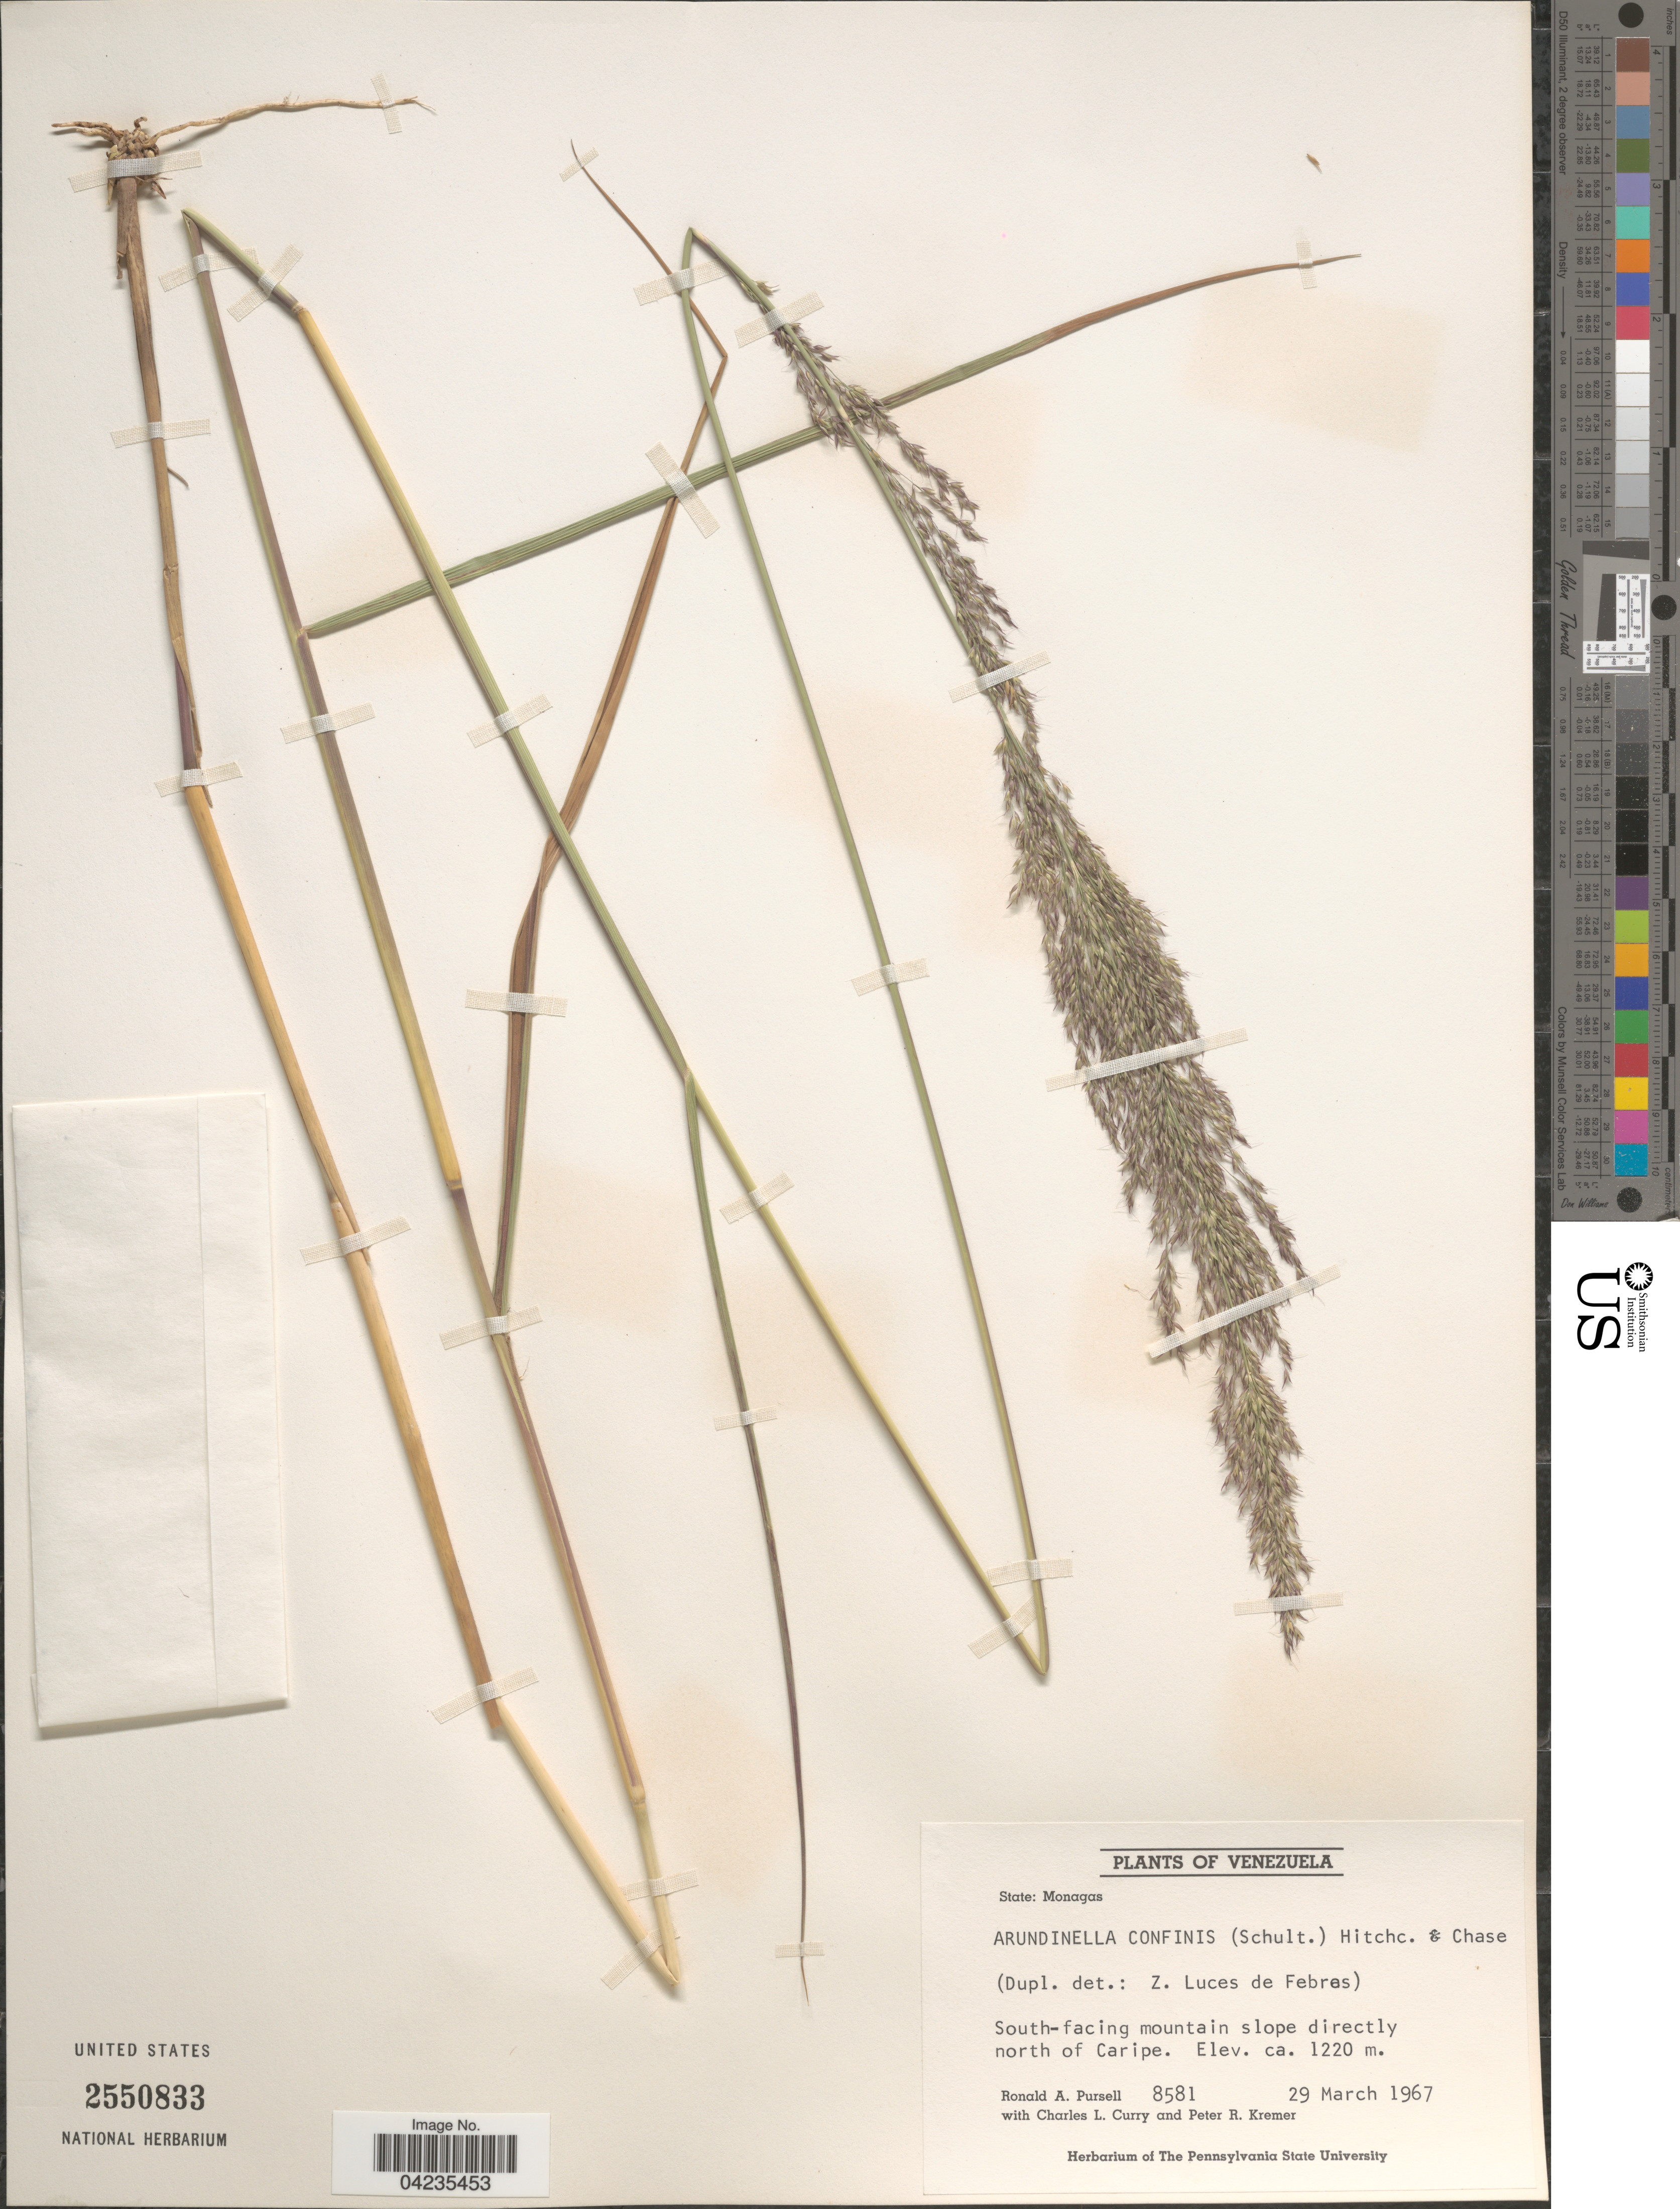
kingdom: Plantae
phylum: Tracheophyta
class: Liliopsida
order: Poales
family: Poaceae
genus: Arundinella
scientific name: Arundinella hispida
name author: (Humb. & Bonpl. ex Willd.) Kuntze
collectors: R. A. Pursell, C. L. Curry & P. Kremer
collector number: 8581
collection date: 1967-03-29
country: Venezuela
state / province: Monagas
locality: South-facing mountain slope directly north of Caripe.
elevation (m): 1220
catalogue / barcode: US 2550833